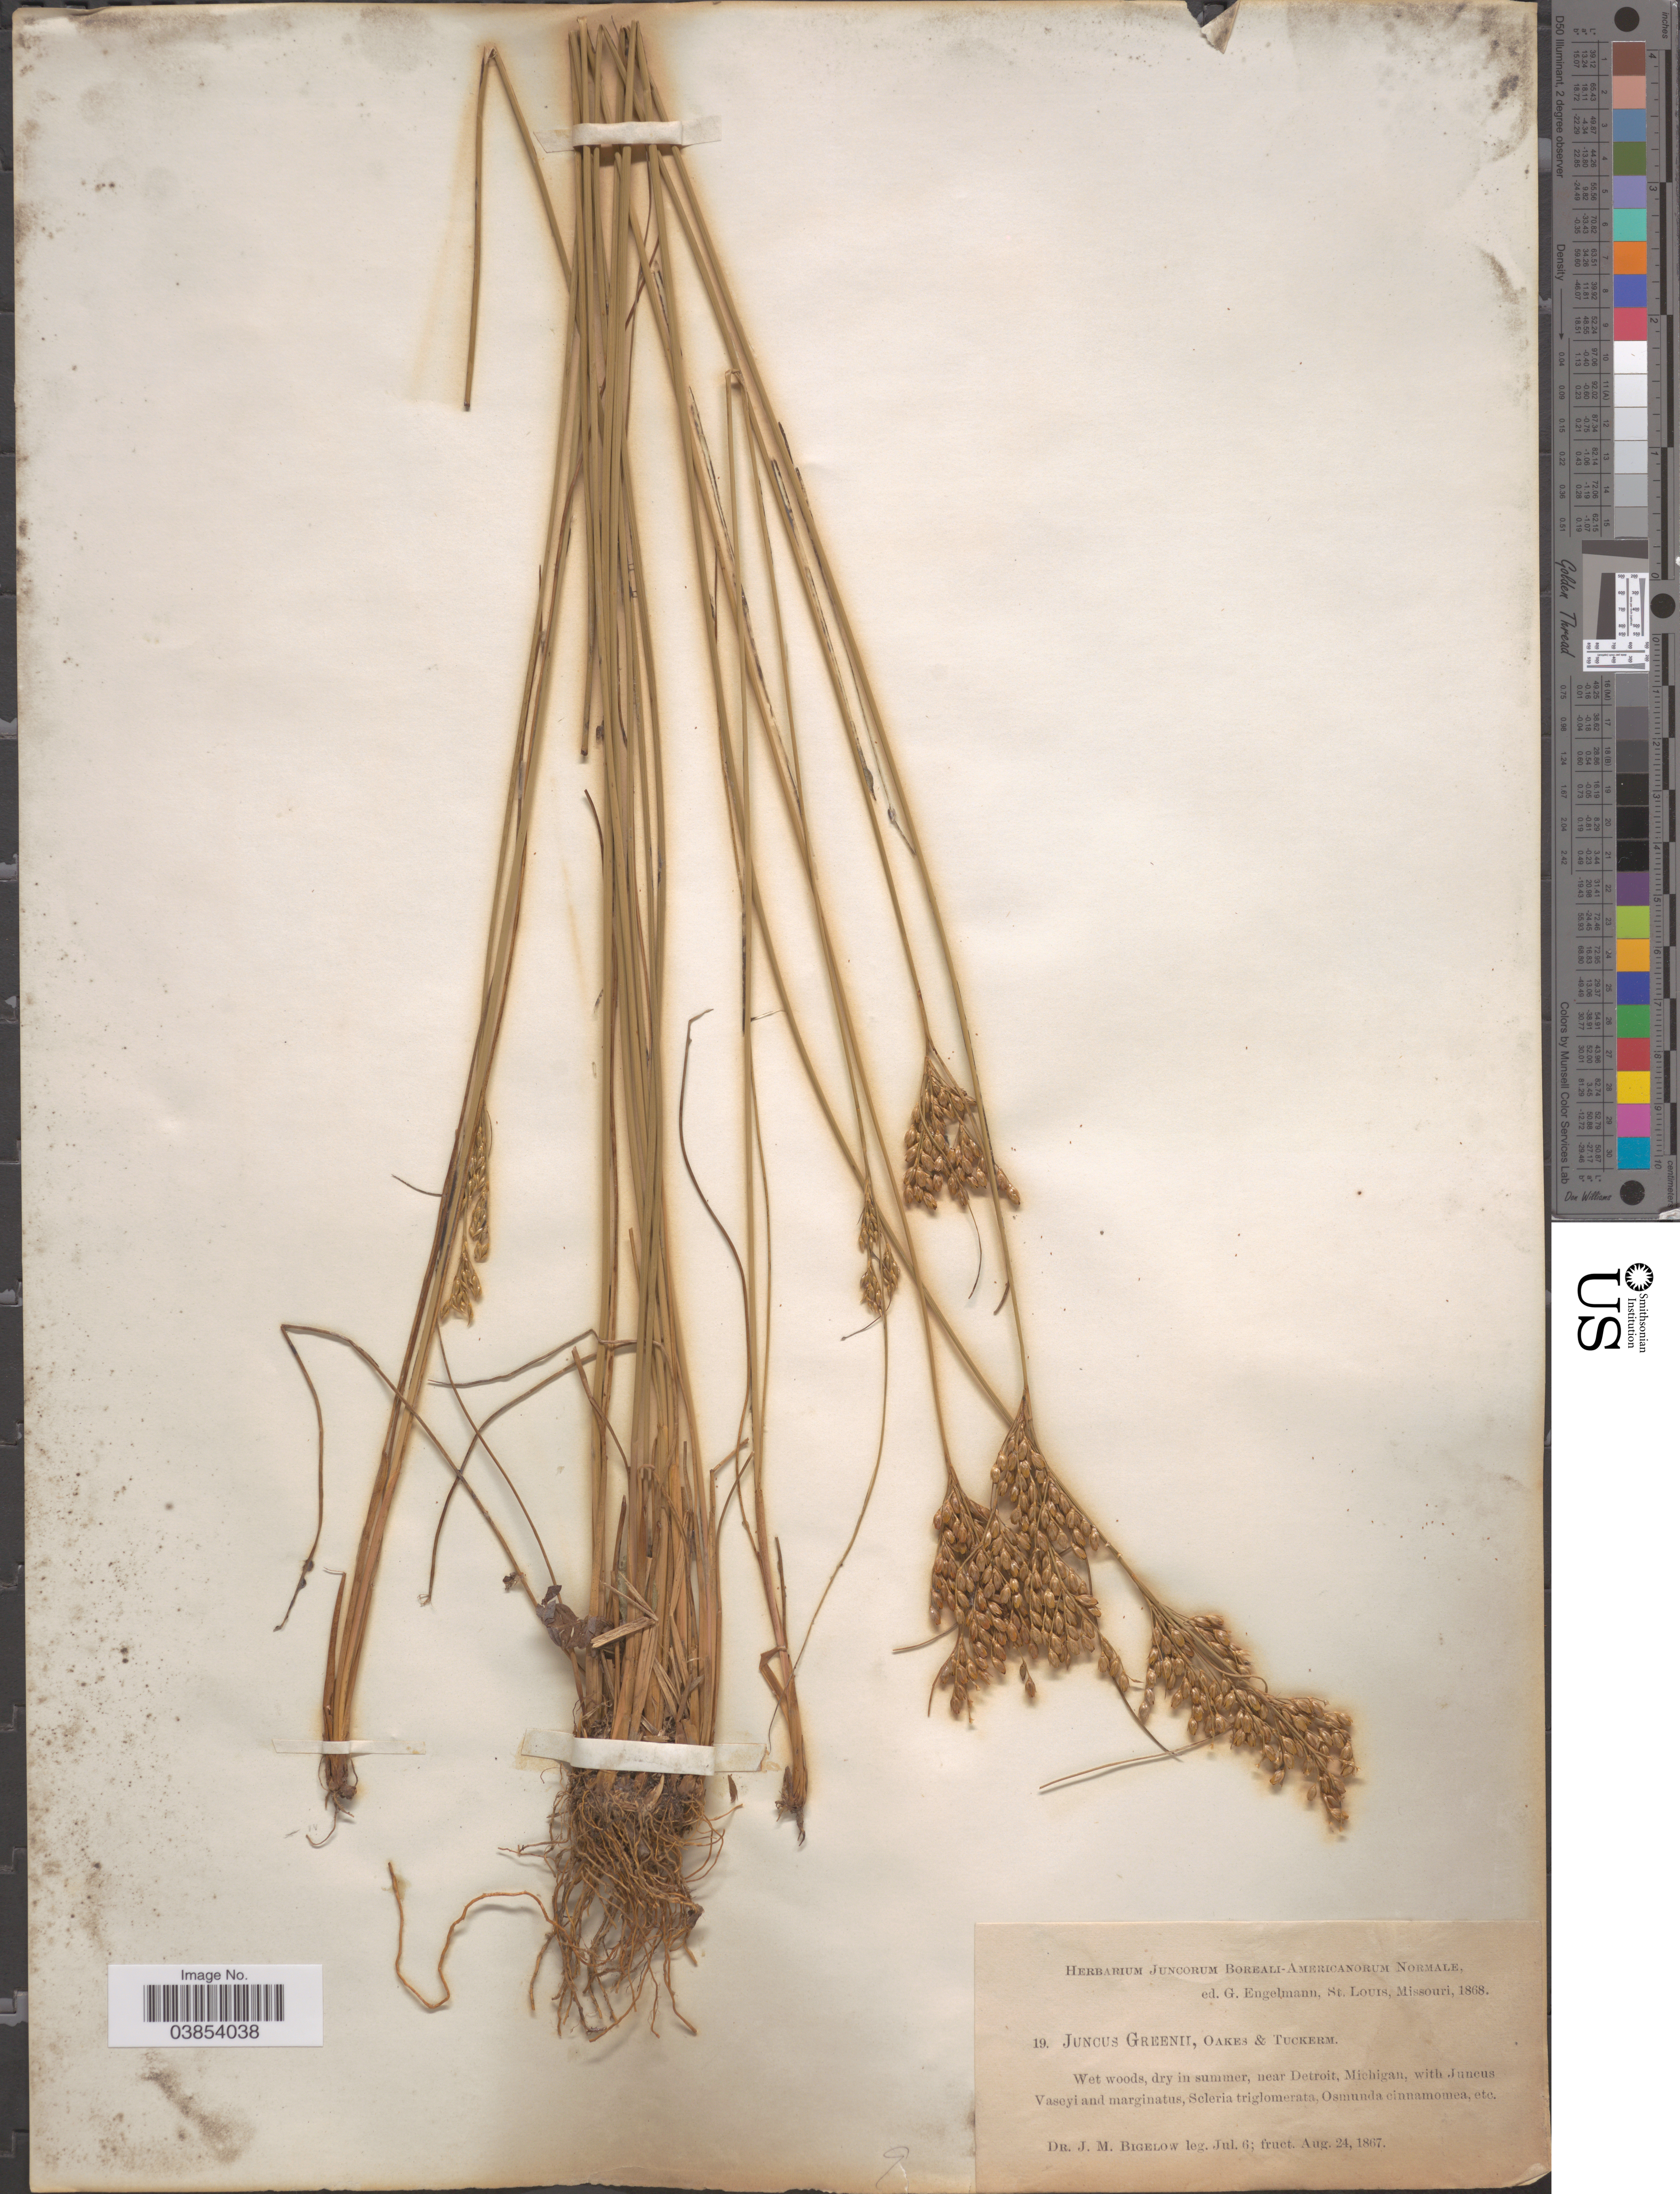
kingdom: Plantae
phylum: Tracheophyta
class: Liliopsida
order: Poales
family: Juncaceae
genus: Juncus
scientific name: Juncus greenei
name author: Oakes & Tuck.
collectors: J. M. Bigelow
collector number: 19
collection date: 1867-07-06/1867-08-24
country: United States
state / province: Michigan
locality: Near Detroit.